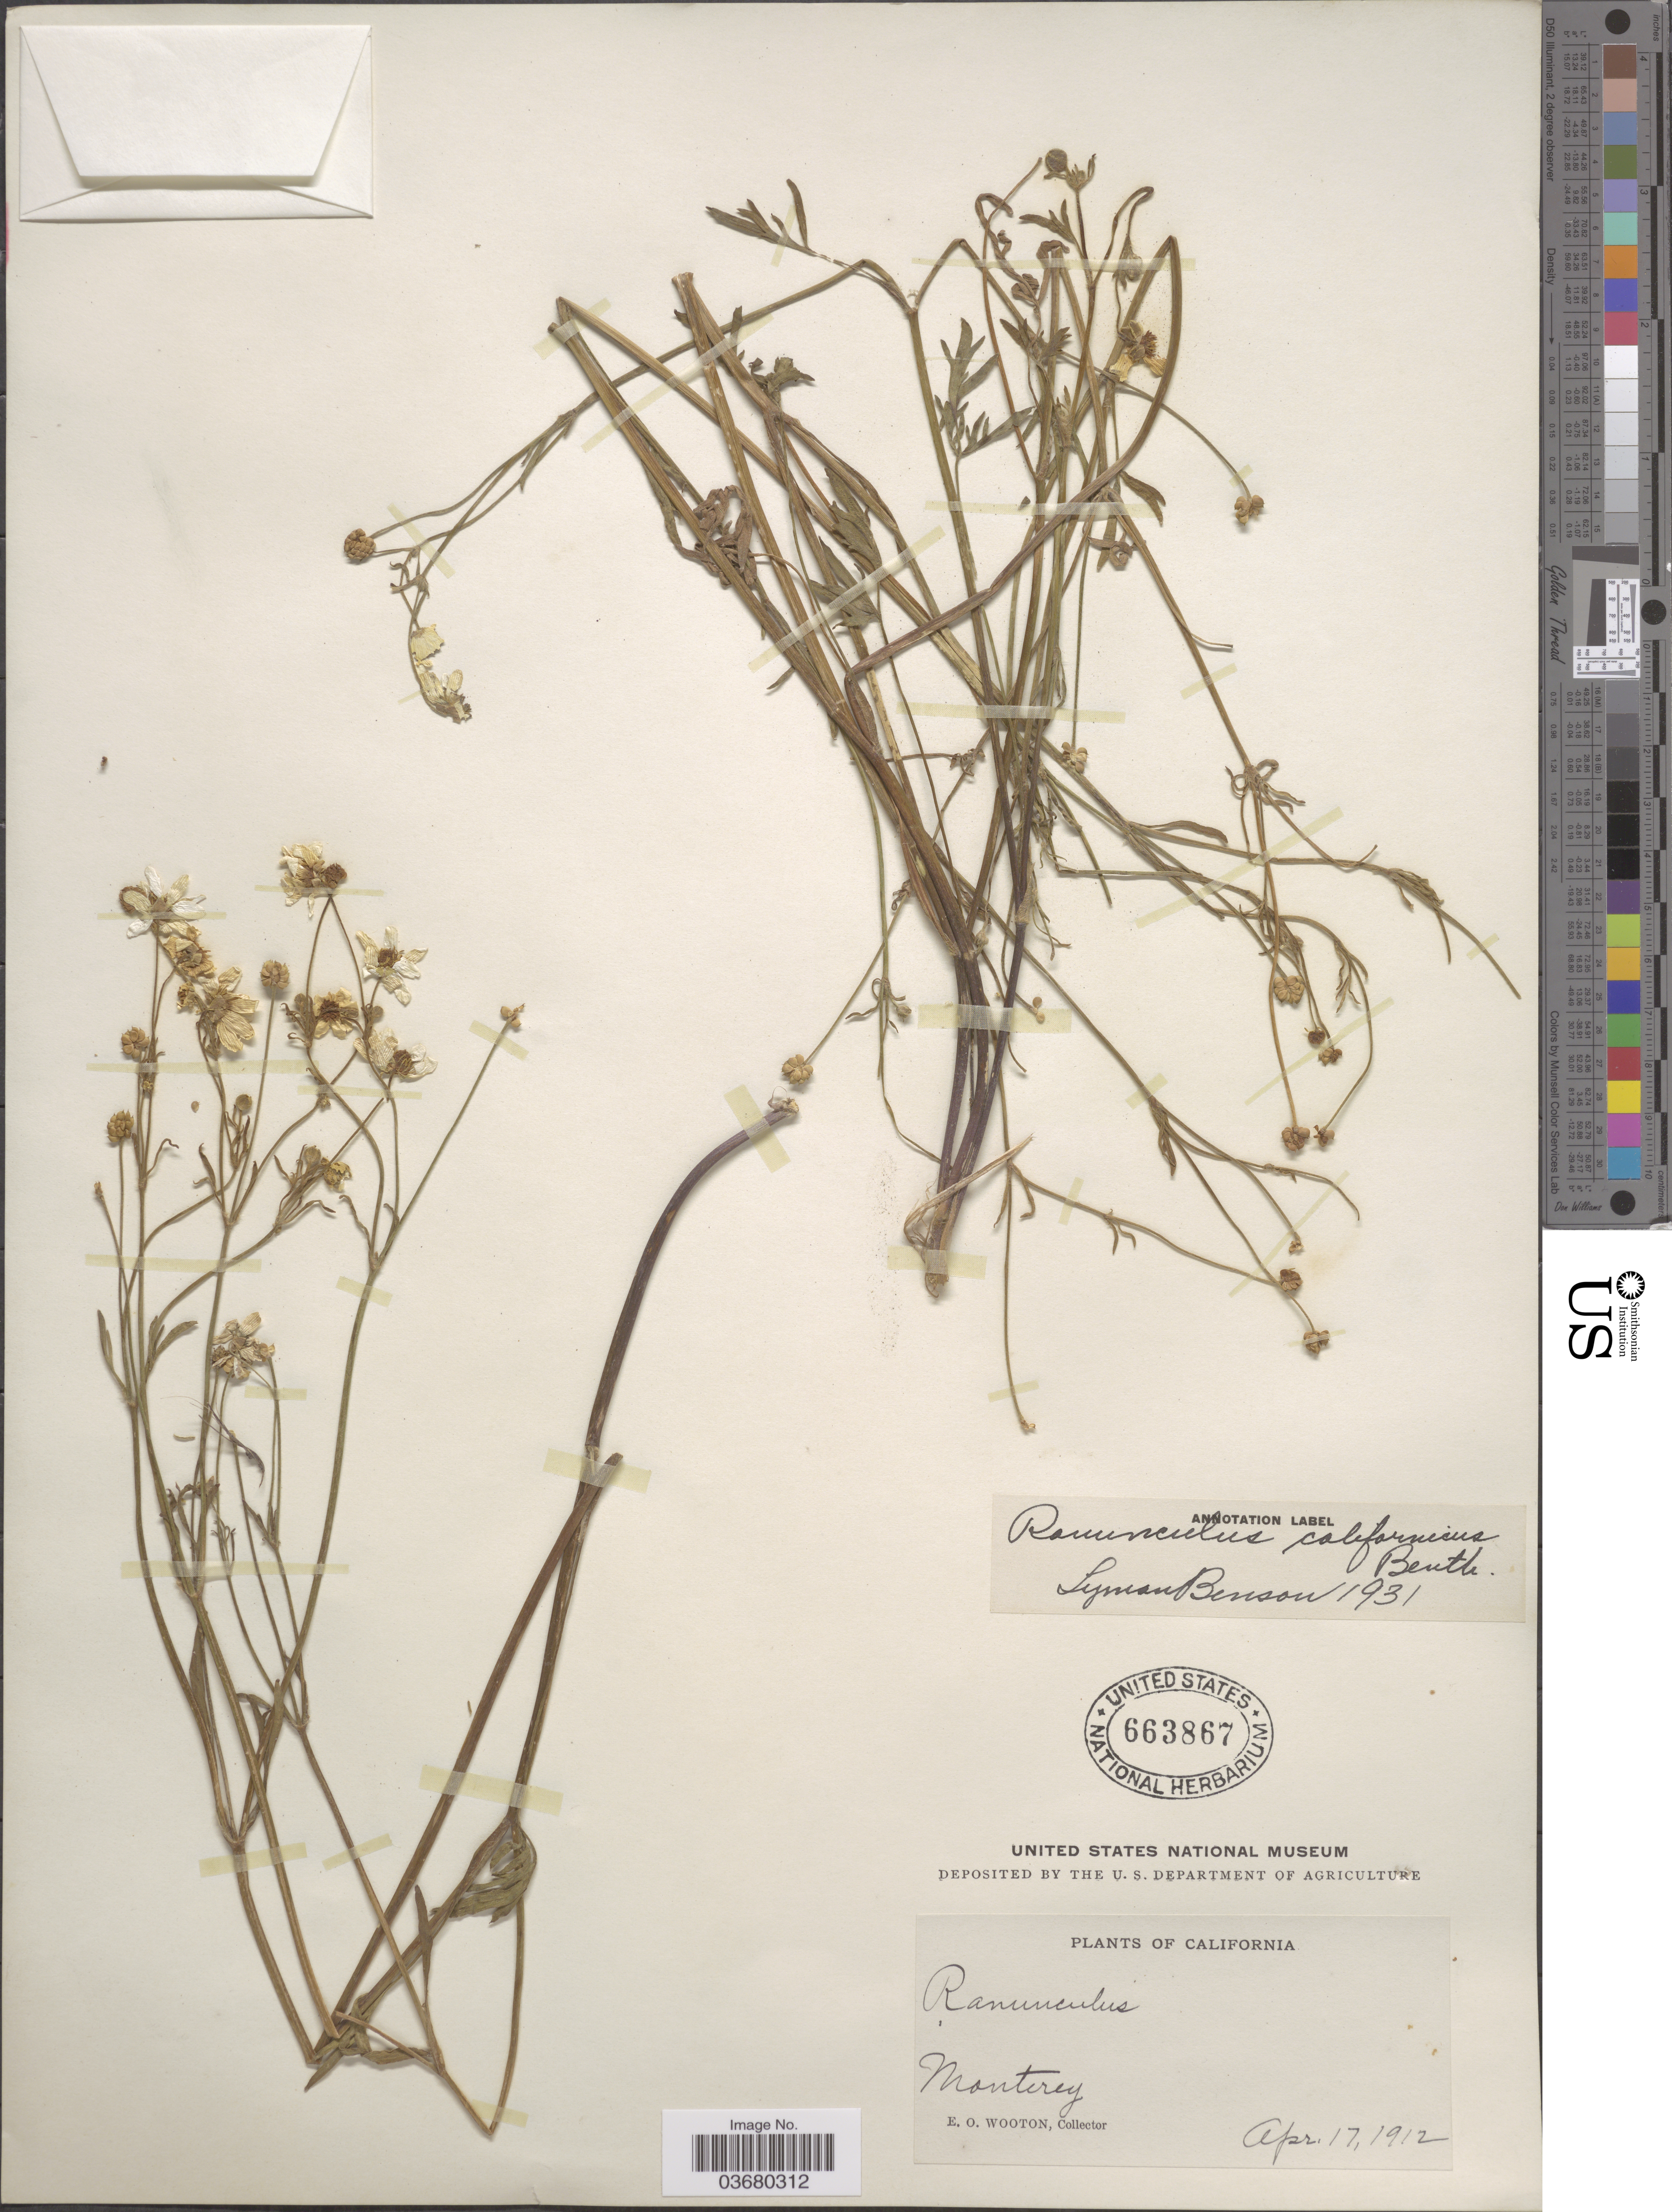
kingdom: Plantae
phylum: Tracheophyta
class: Magnoliopsida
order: Ranunculales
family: Ranunculaceae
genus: Ranunculus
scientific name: Ranunculus californicus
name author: Benth.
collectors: E. O. Wooton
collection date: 1912-04-17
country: United States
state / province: California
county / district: Monterey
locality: Monterey.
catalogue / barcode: US 663867